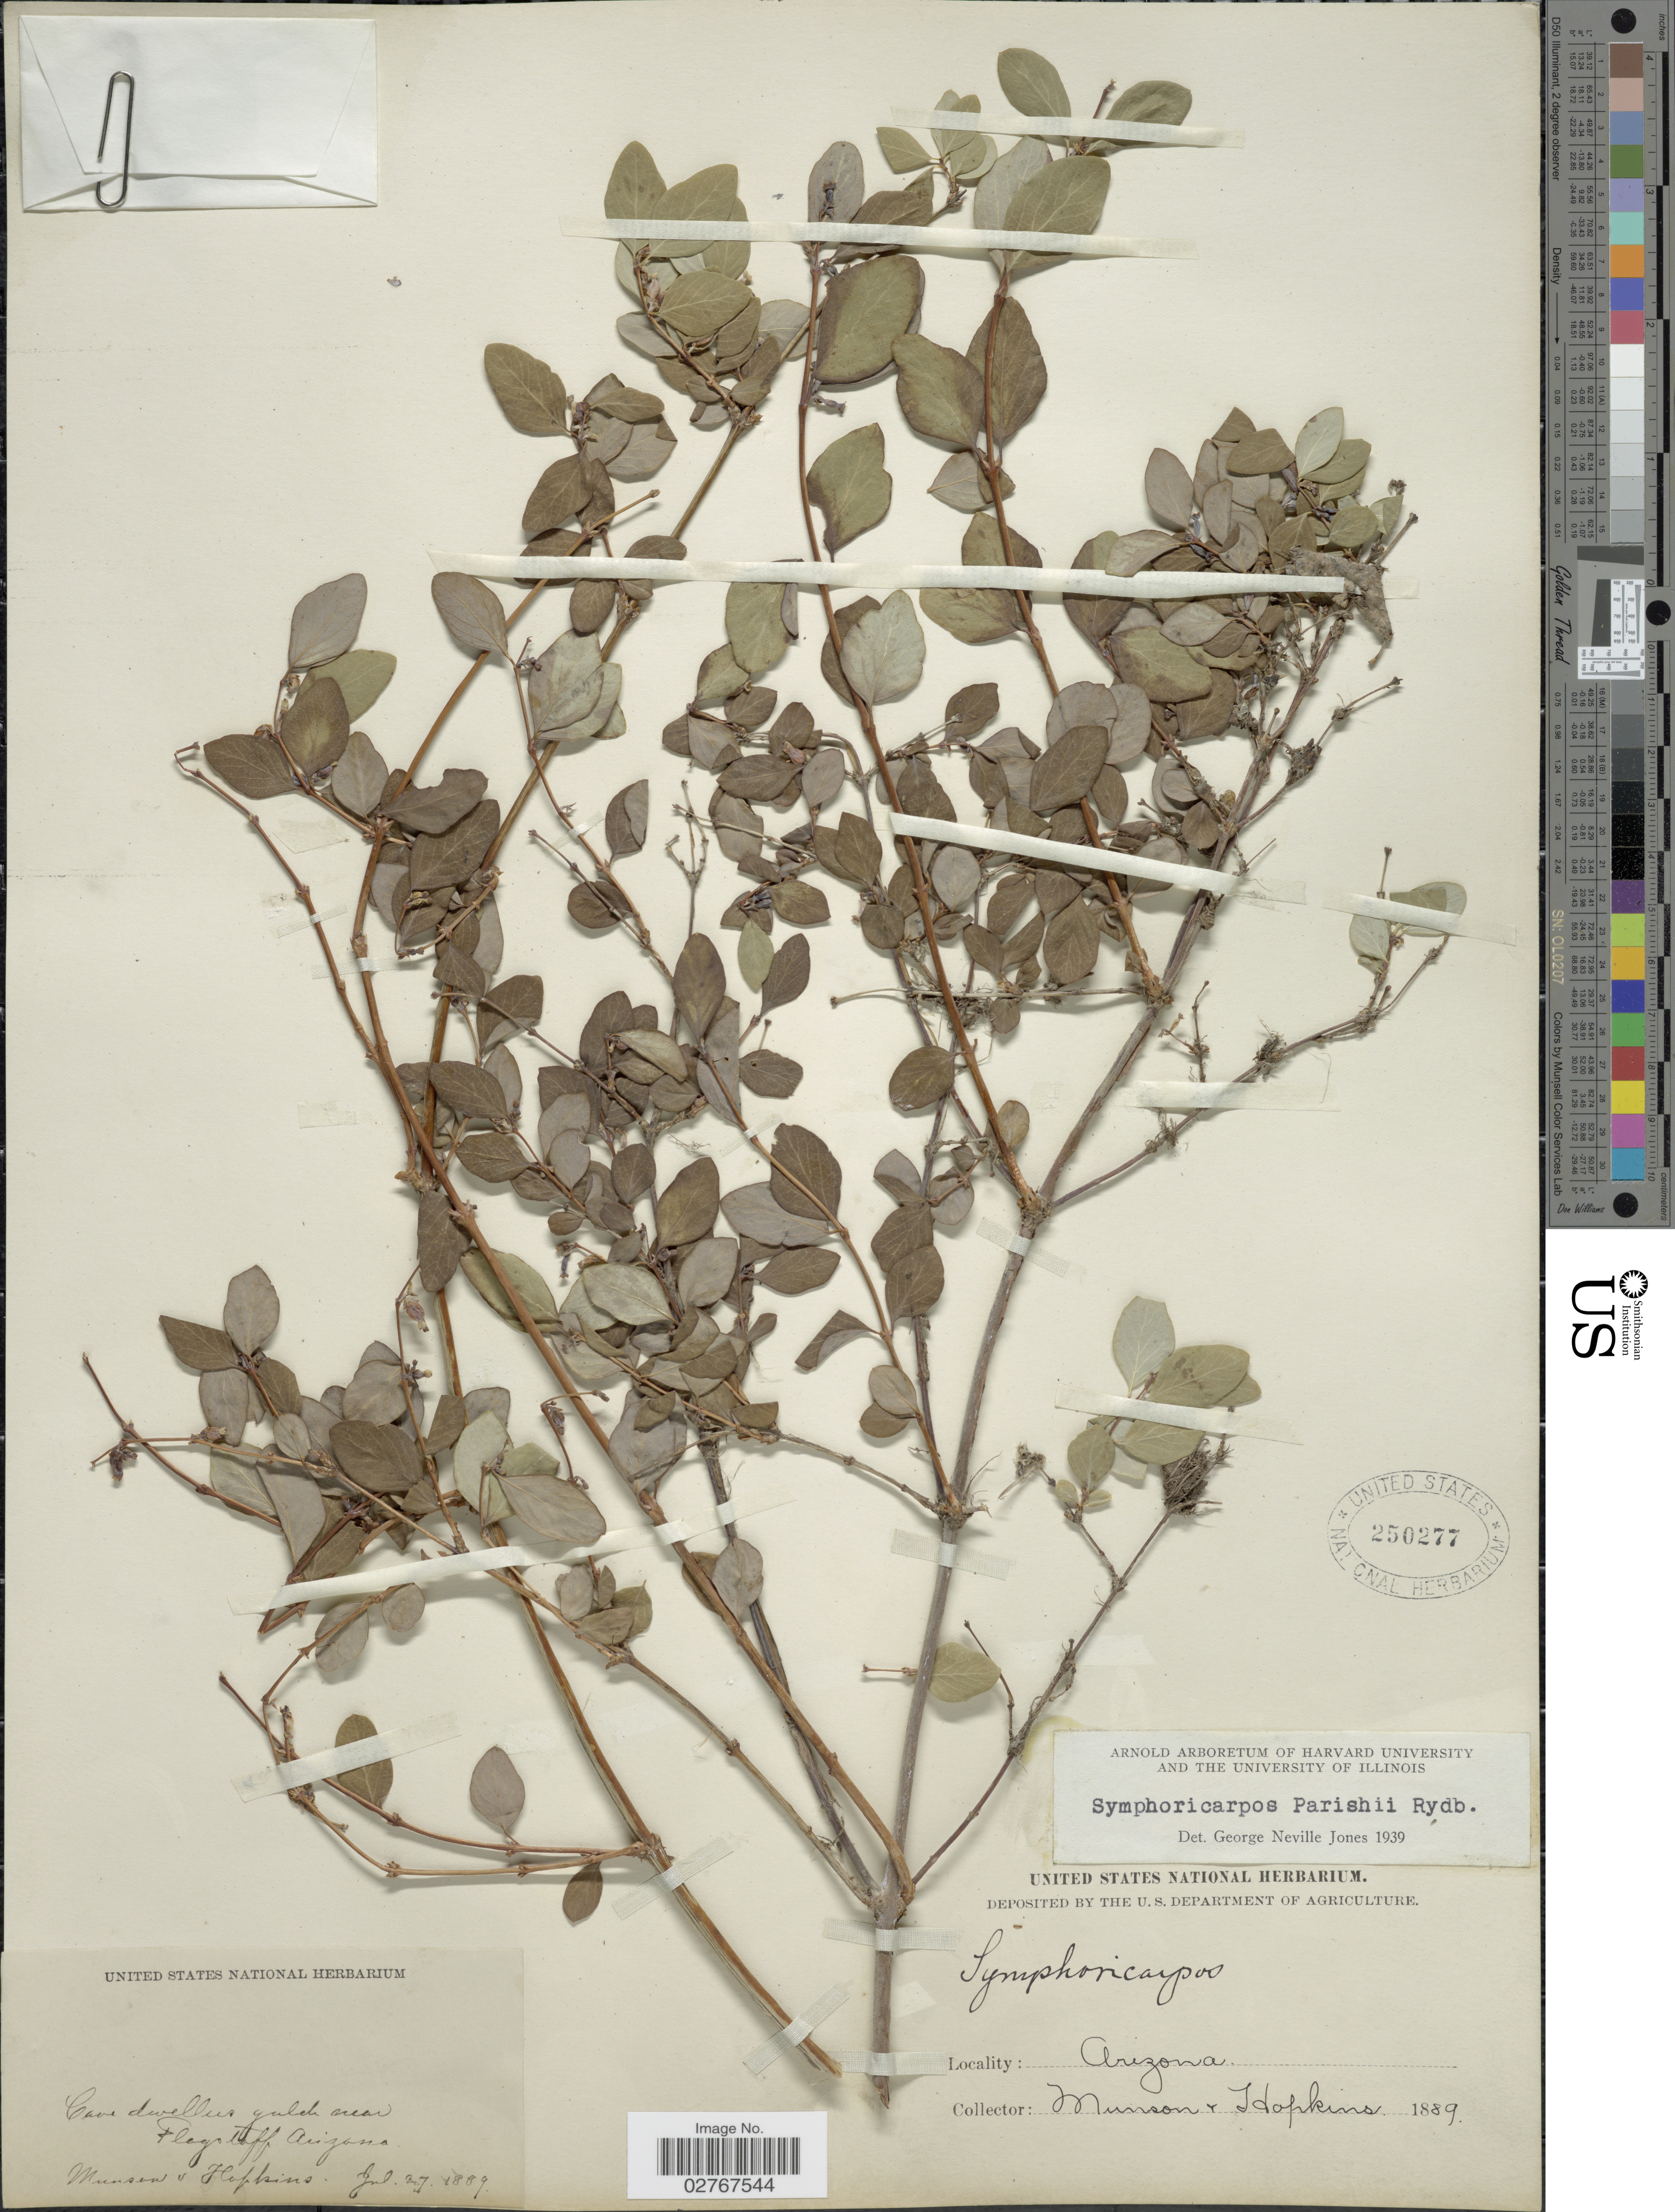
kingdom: Plantae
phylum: Tracheophyta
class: Magnoliopsida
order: Dipsacales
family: Caprifoliaceae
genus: Symphoricarpos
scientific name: Symphoricarpos parishii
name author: Rydb.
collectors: -. Munson & -. Hopkins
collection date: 1889-07-27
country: United States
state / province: Arizona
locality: Flagstaff.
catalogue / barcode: US 250277